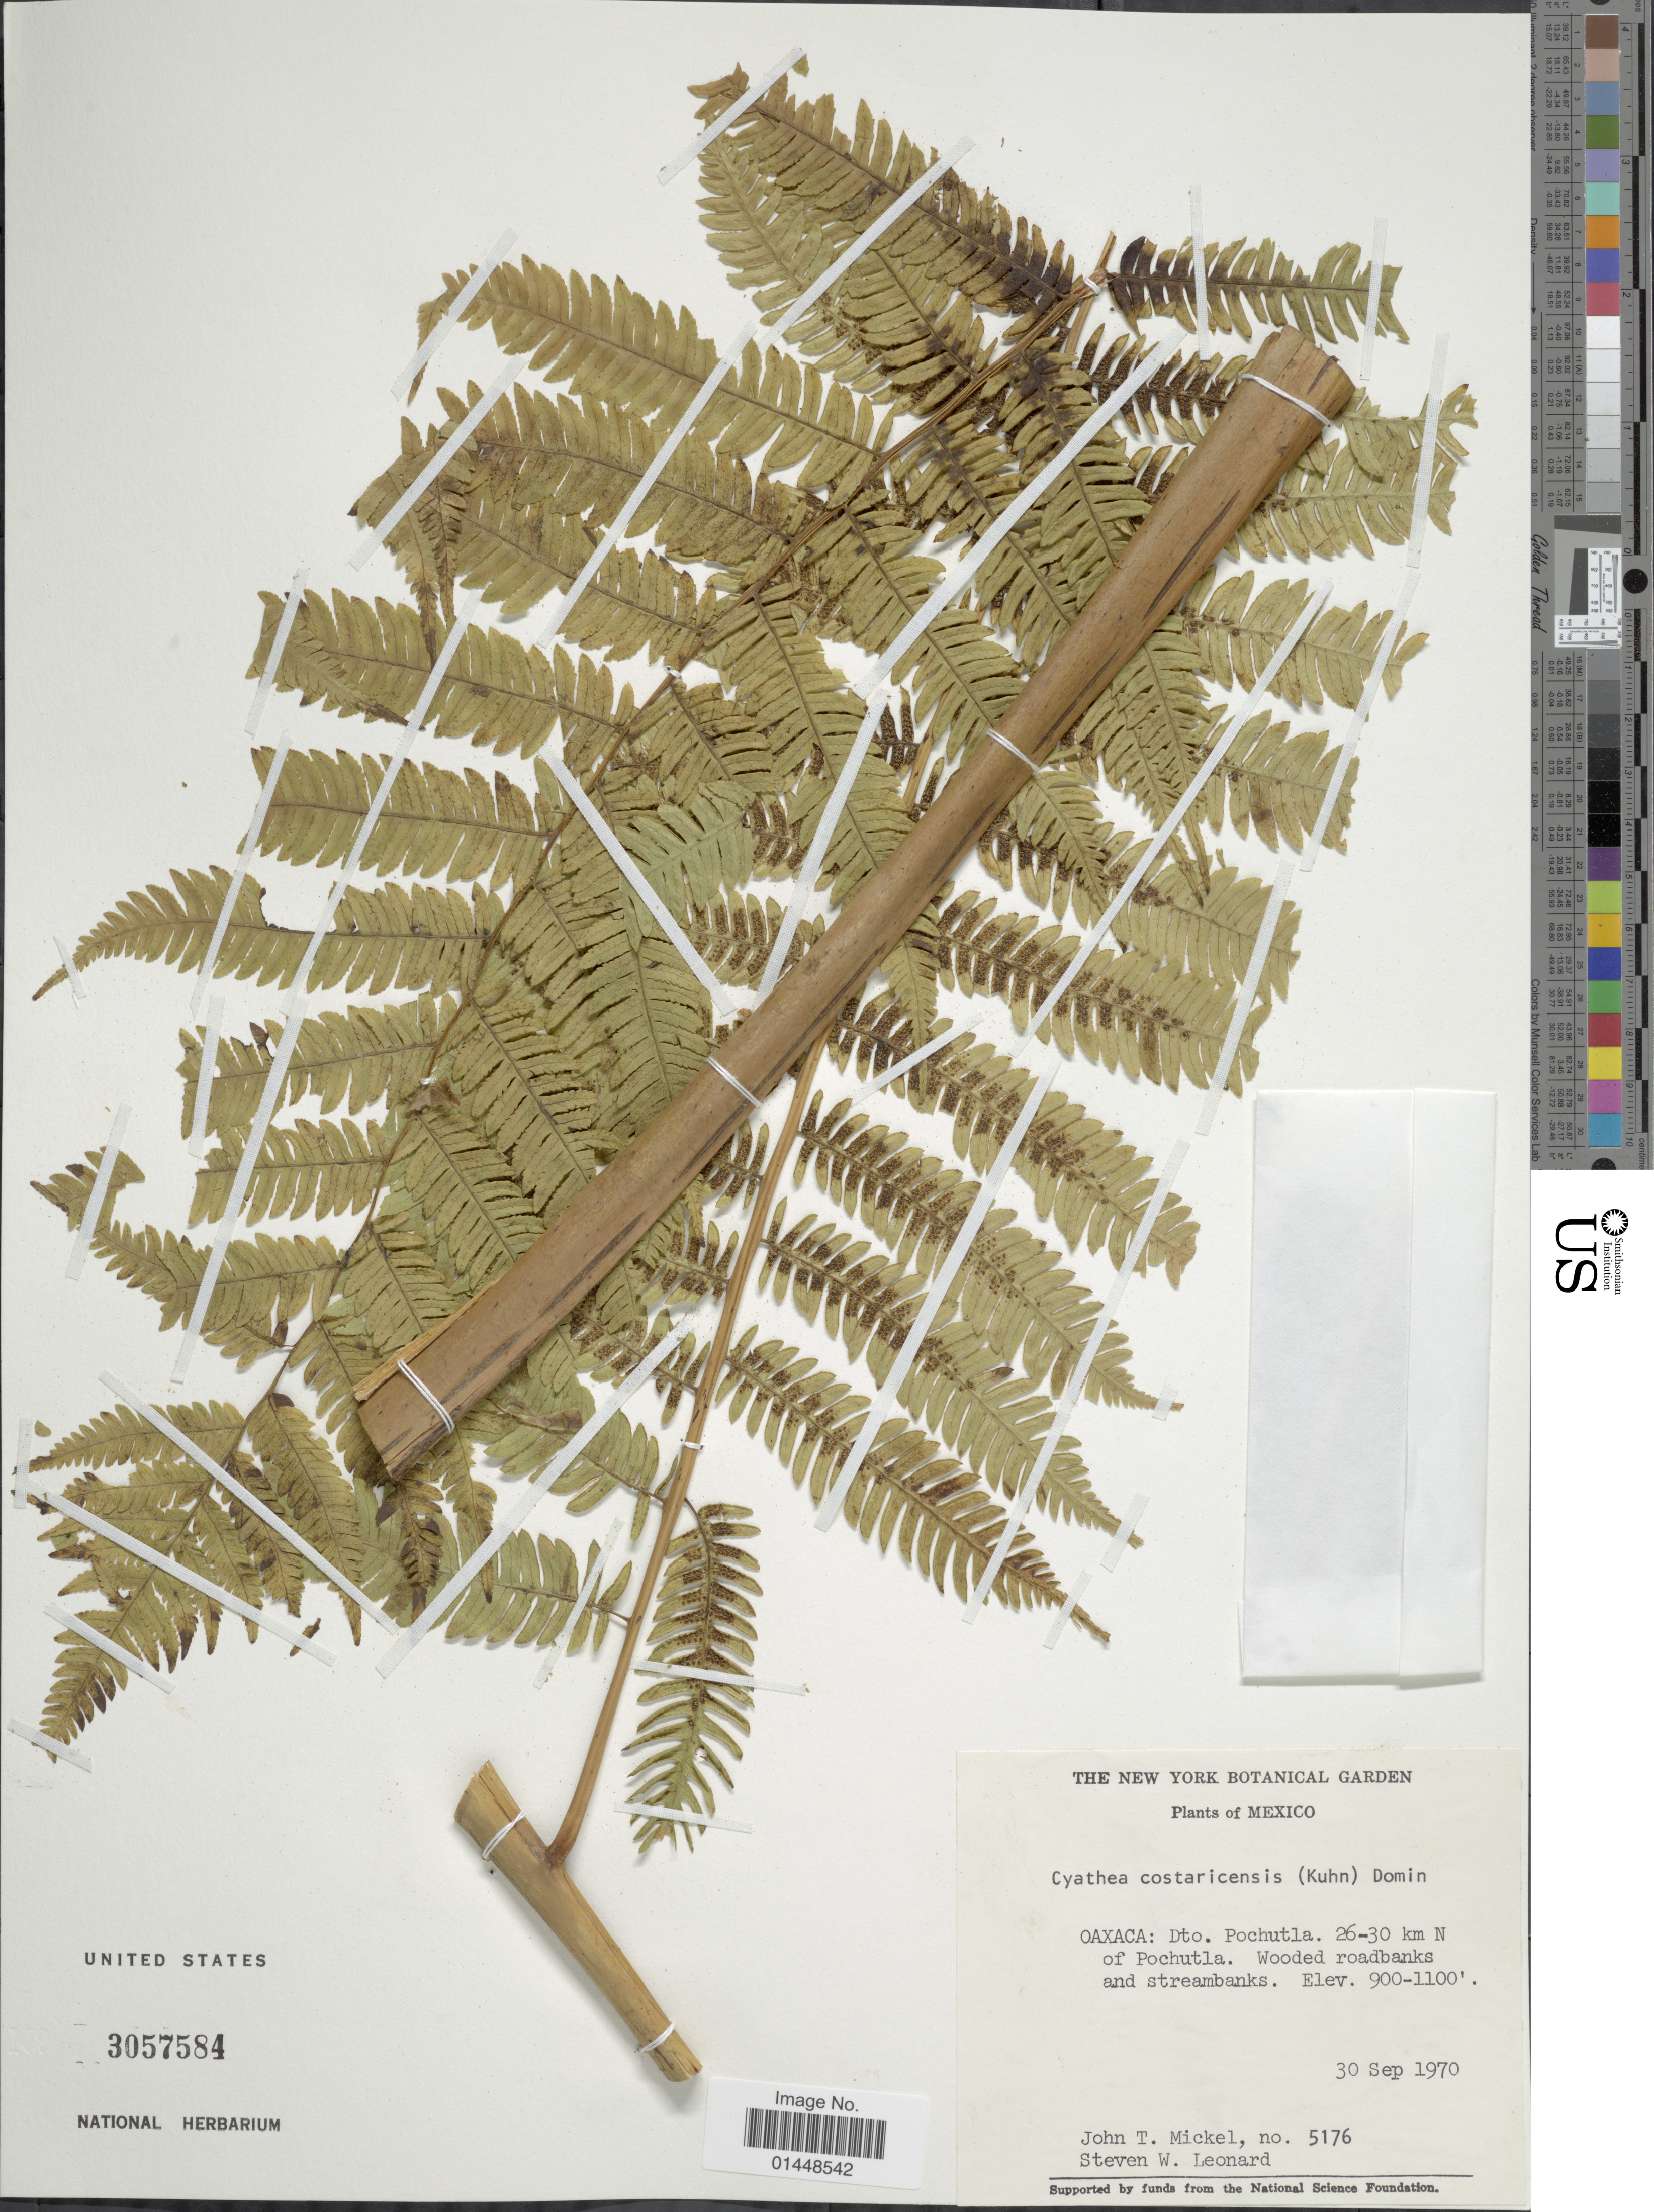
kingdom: Plantae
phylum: Tracheophyta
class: Polypodiopsida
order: Cyatheales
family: Cyatheaceae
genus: Cyathea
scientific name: Cyathea costaricensis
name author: (Kuhn) Domin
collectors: J. T. Mickel & S. W. Leonard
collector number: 5176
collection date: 1970-09-30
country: Mexico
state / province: Oaxaca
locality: Oaxaca: Dto. Pochutla, 26-30 km N of Pochutla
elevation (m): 274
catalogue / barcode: US 3057584